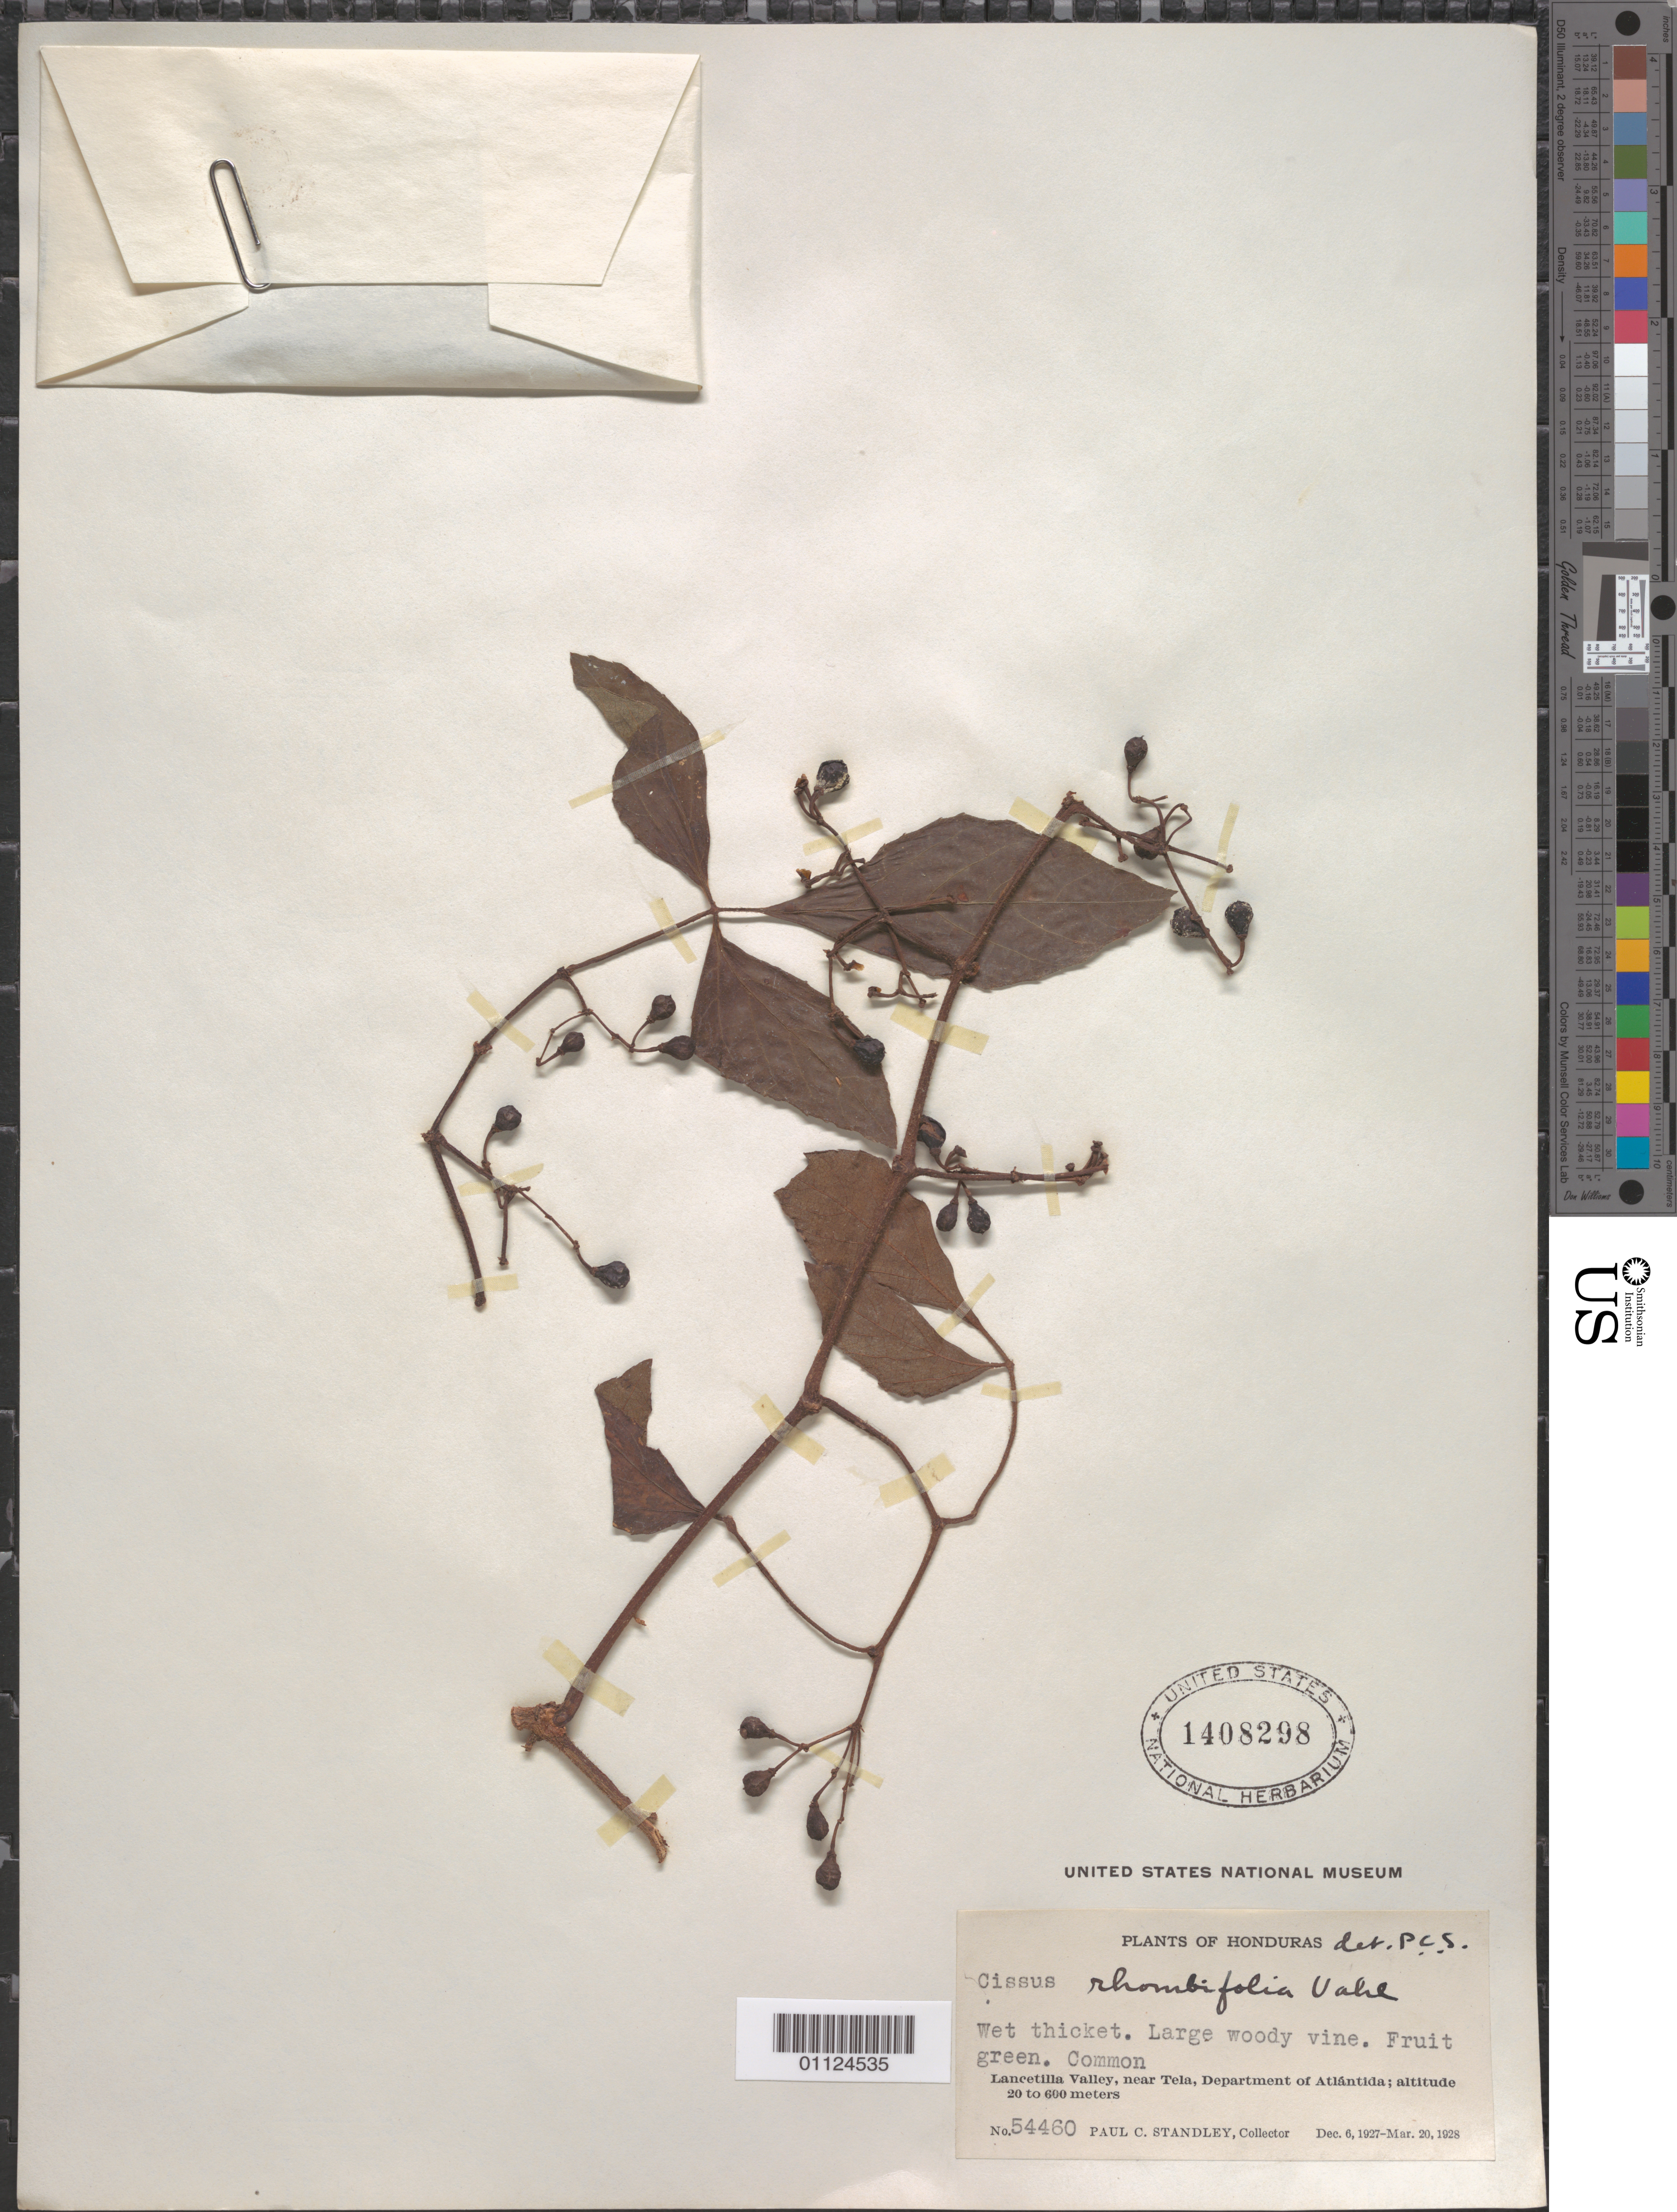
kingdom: Plantae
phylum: Tracheophyta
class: Magnoliopsida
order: Vitales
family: Vitaceae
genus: Cissus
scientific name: Cissus rhombifolia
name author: Vahl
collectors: P. C. Standley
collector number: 54460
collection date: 1927-12-06/1928-03-20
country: Honduras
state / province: Atlántida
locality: Lancetilla Valley, near Tela.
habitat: Wet thicket. Large woody vine.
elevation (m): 20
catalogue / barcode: US 1408298